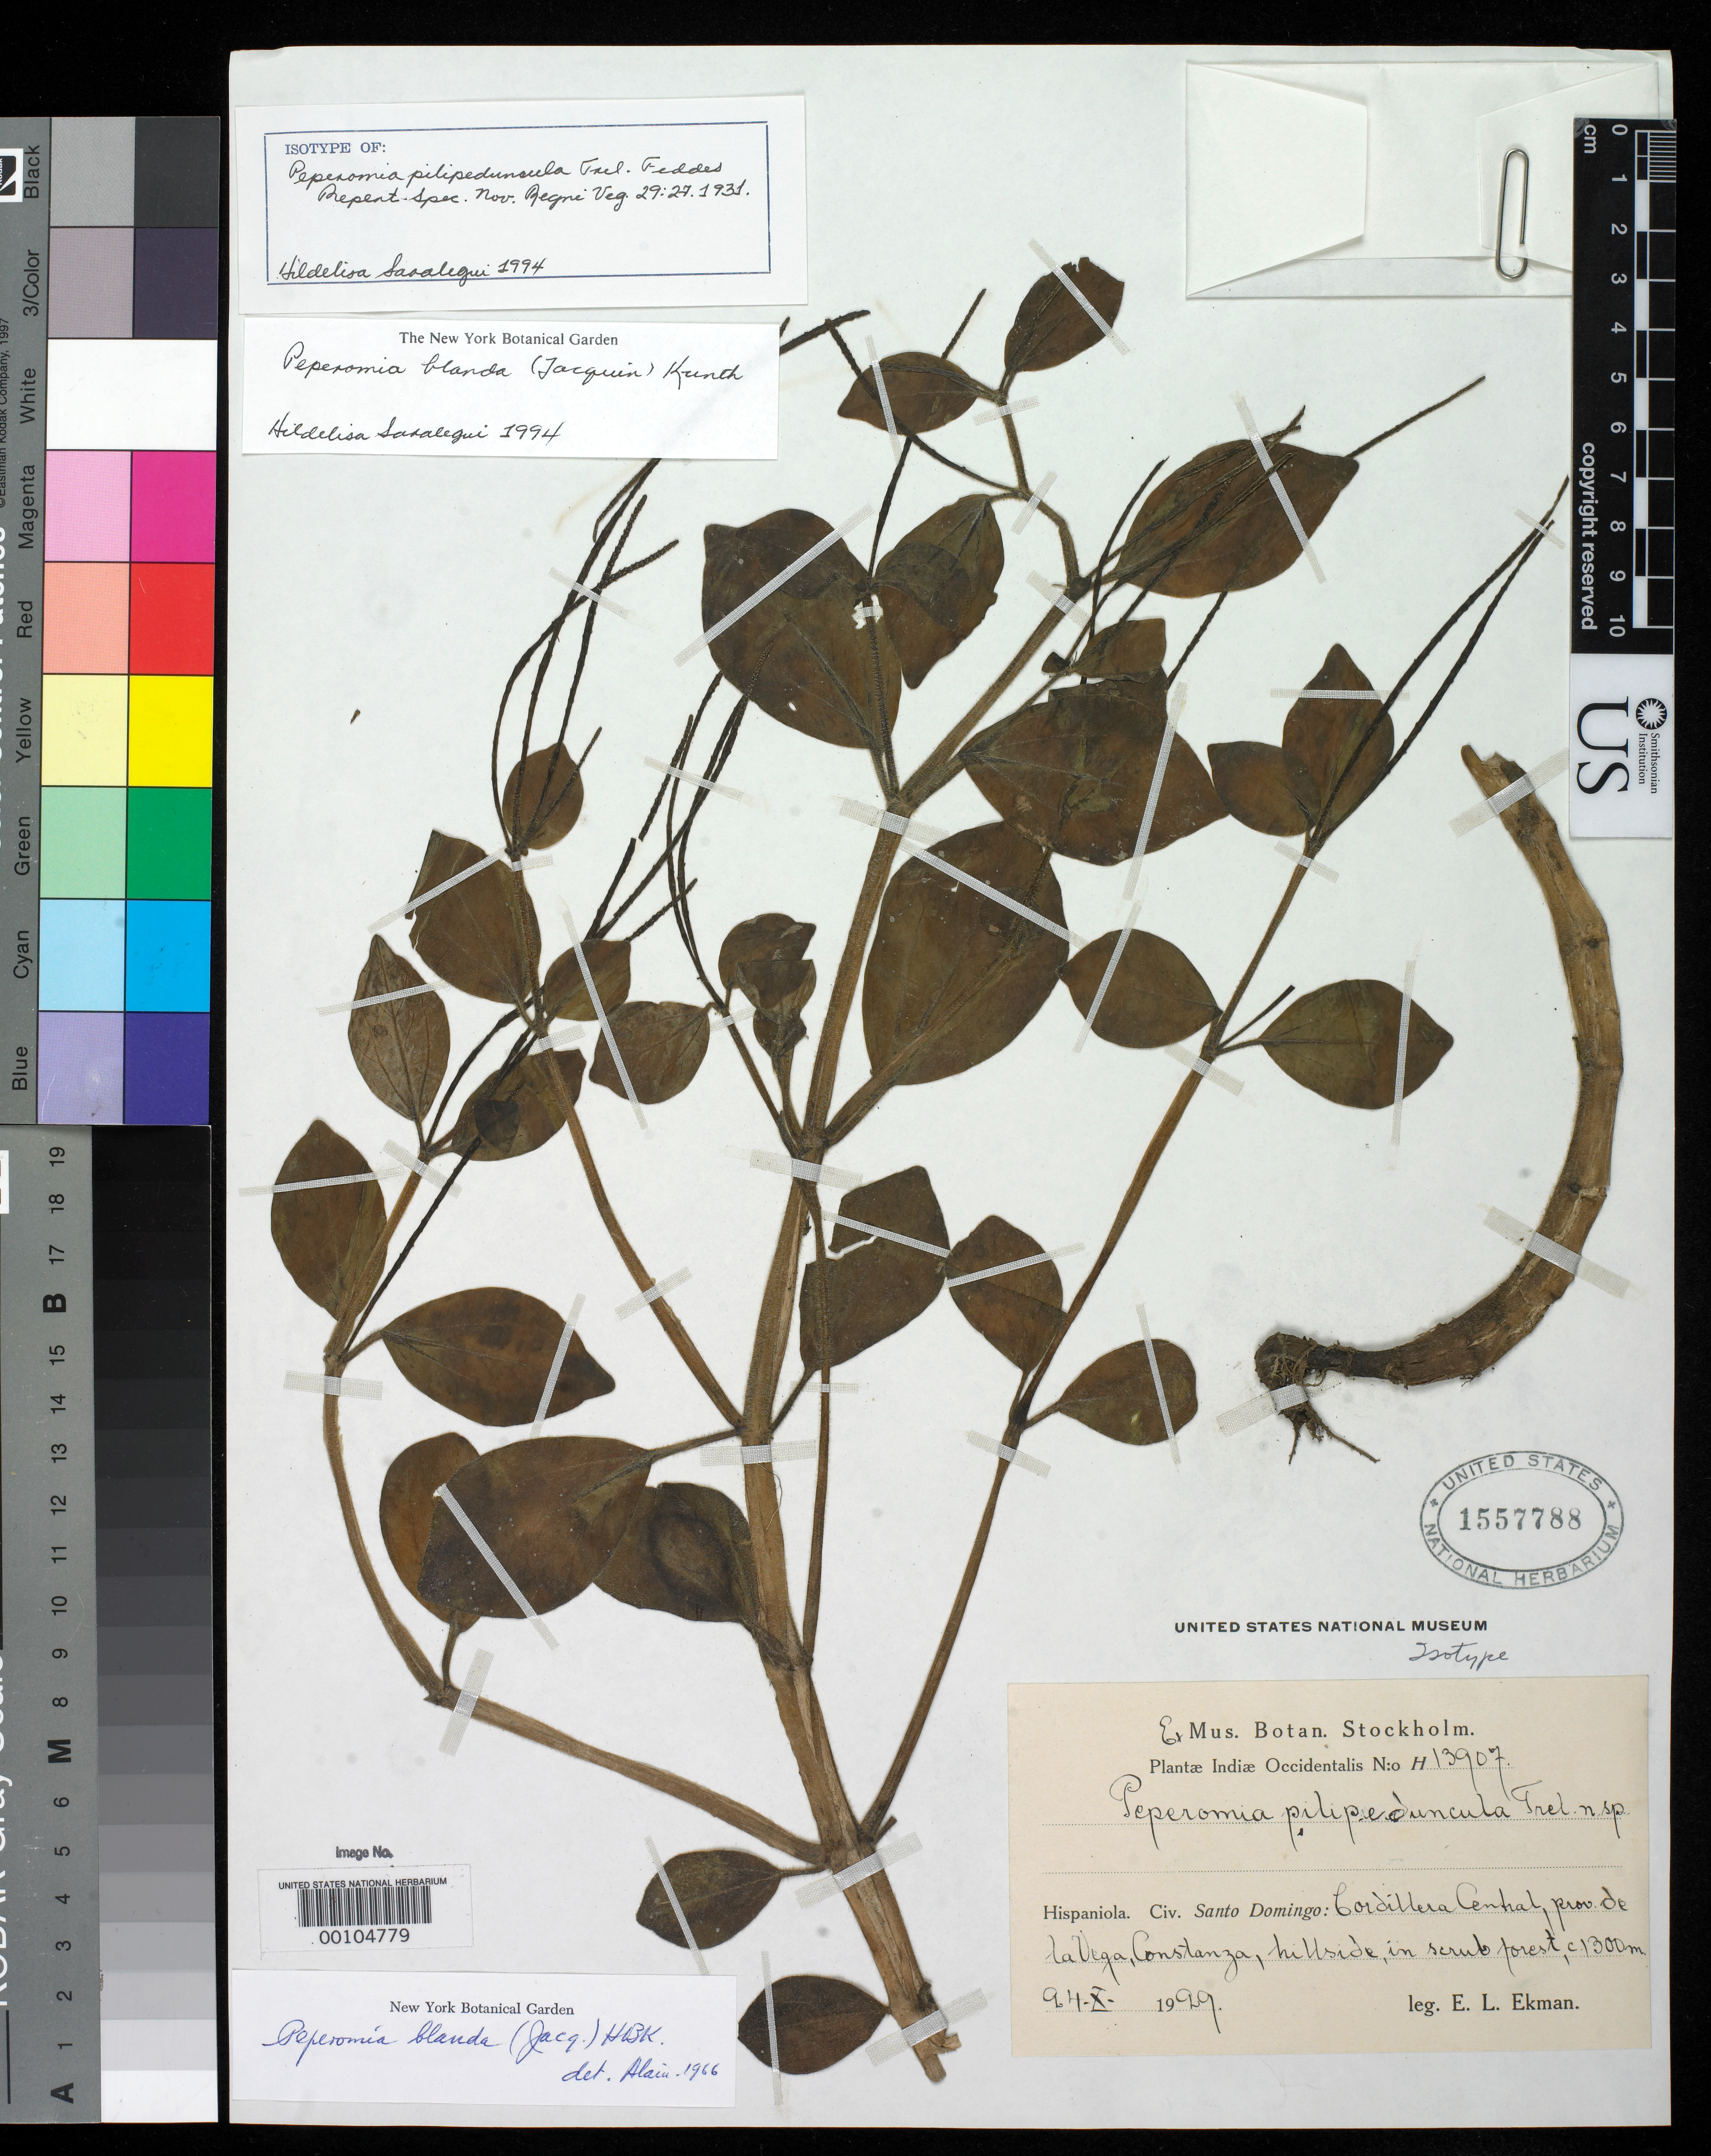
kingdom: Plantae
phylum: Tracheophyta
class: Magnoliopsida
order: Piperales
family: Piperaceae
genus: Peperomia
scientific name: Peperomia pilipeduncula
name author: Trel.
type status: Isotype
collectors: E. L. Ekman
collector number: H 13907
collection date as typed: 24 Oct 1929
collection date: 1929-10-24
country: Dominican Republic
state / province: La Vega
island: Hispaniola Island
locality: Constanza, Cordillera Central.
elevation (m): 1300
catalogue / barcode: US 1557788